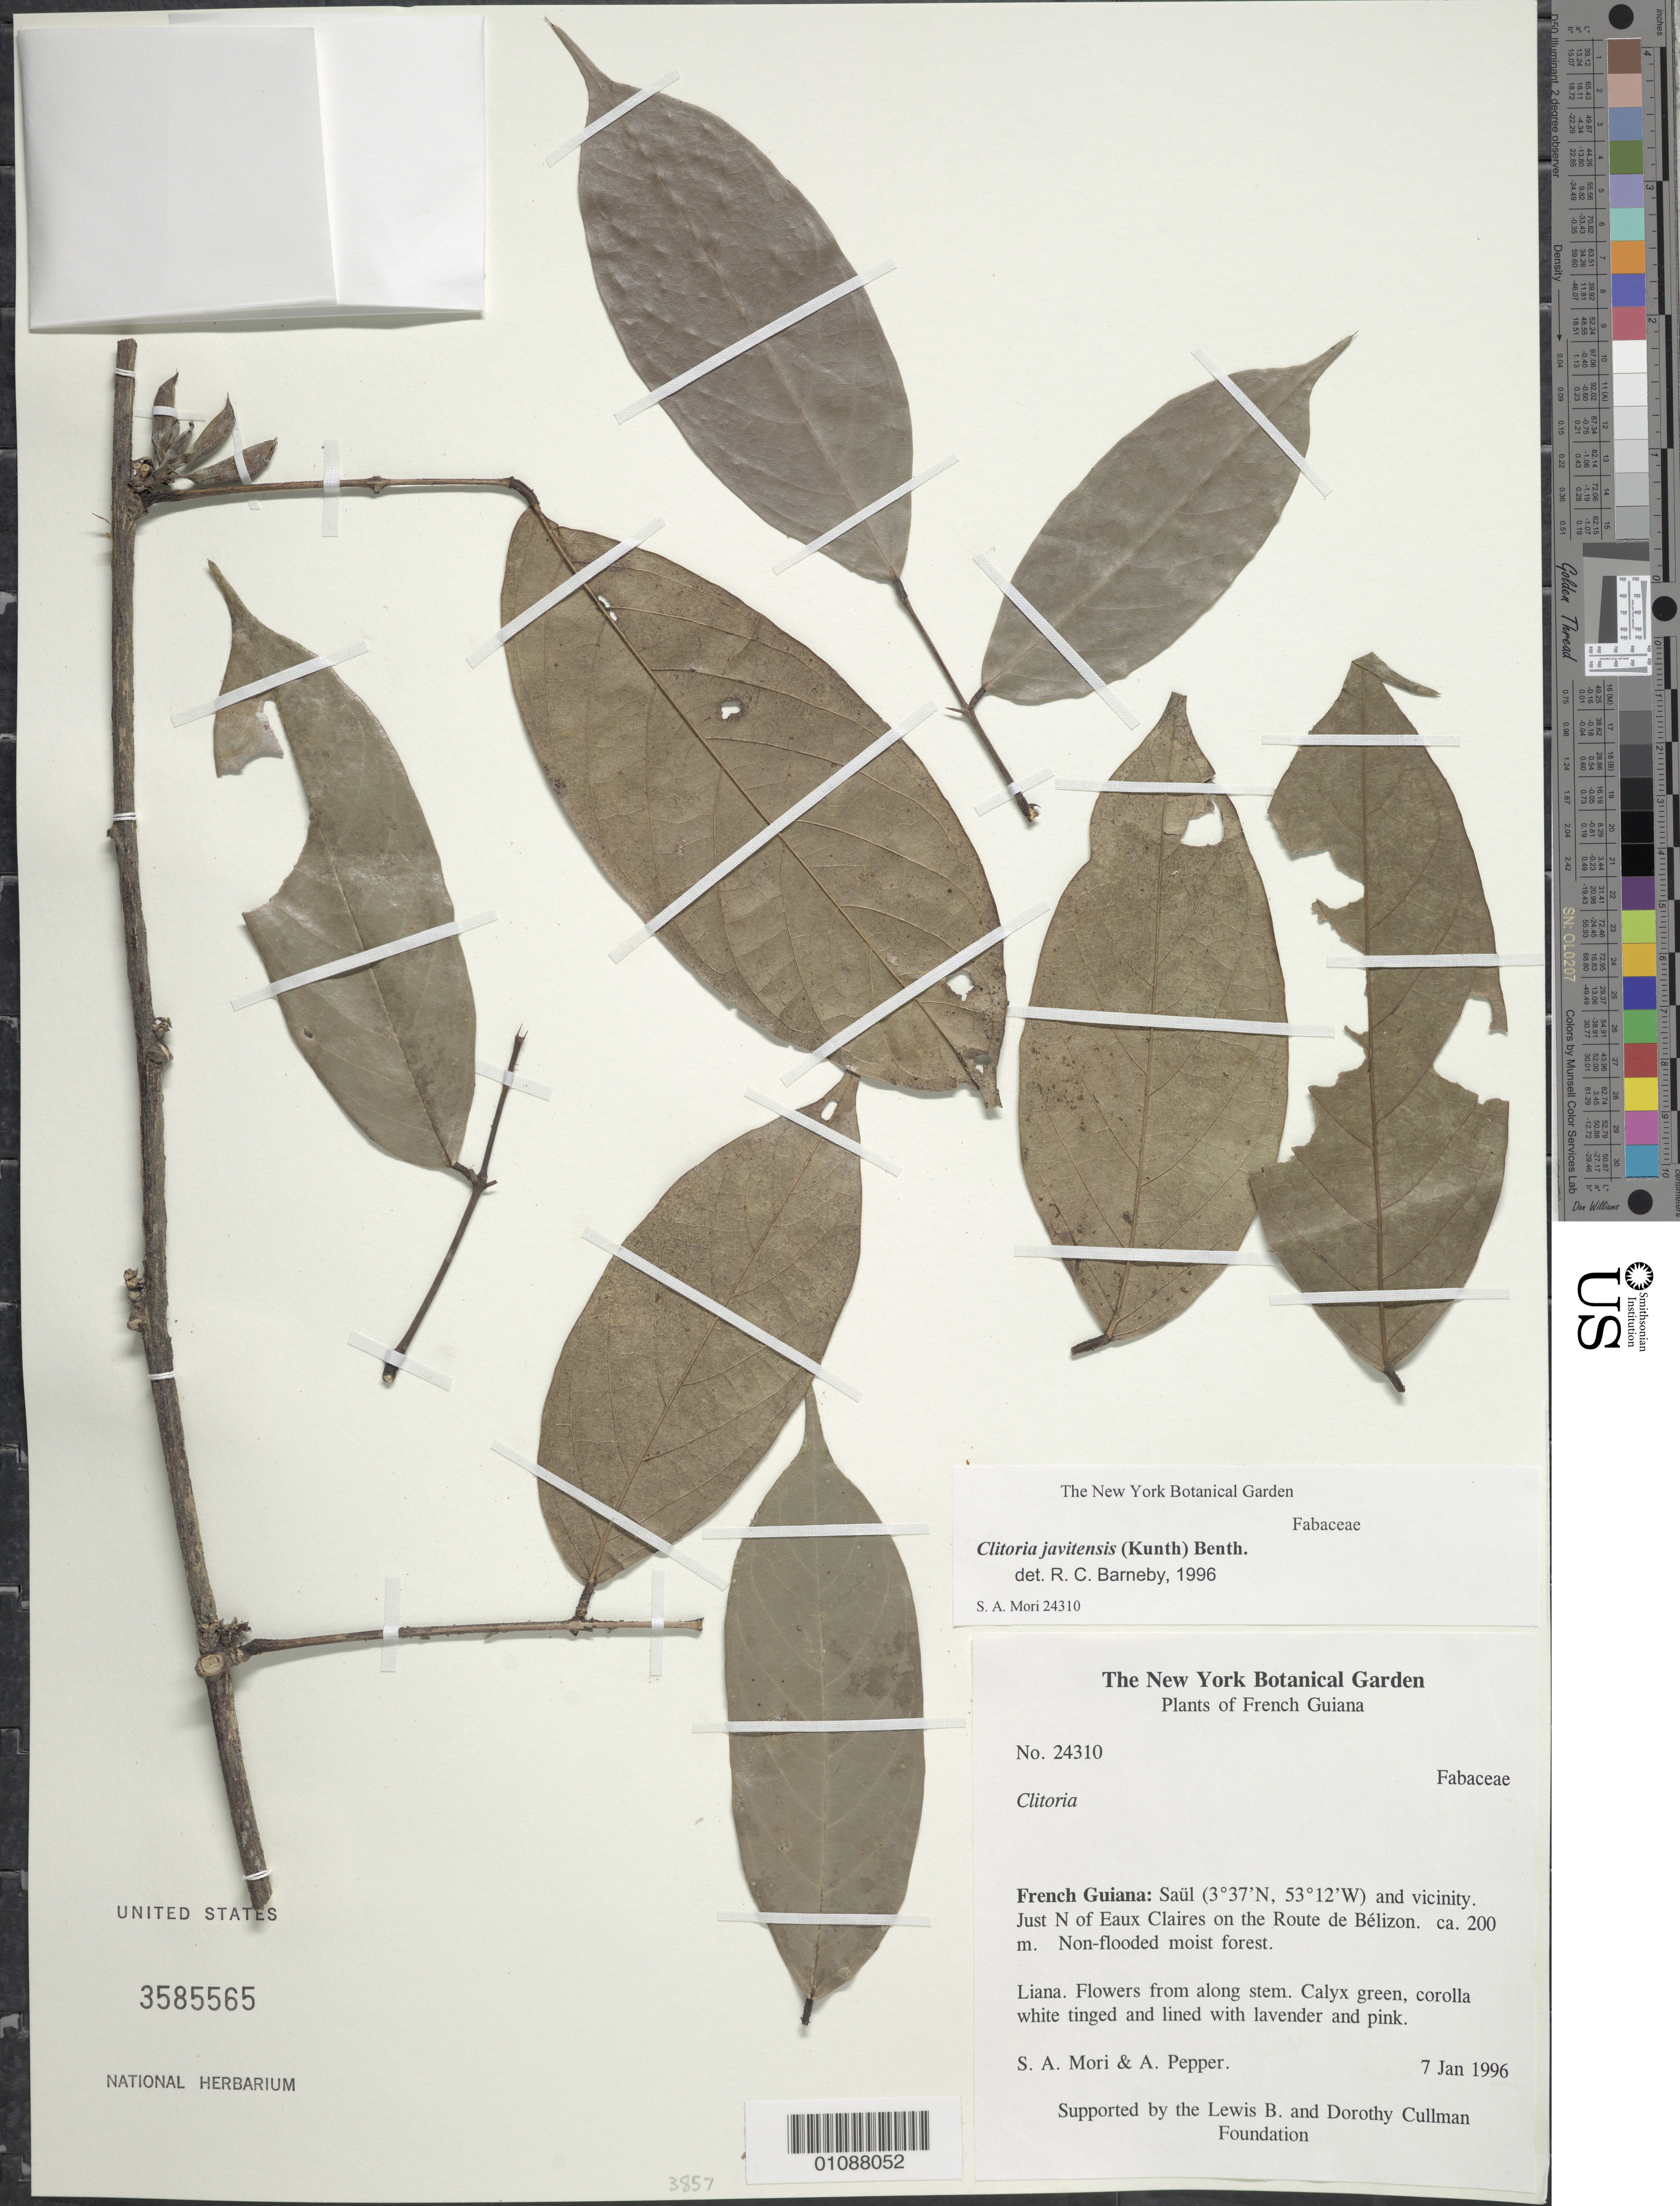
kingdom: Plantae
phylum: Tracheophyta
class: Magnoliopsida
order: Fabales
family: Fabaceae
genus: Clitoria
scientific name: Clitoria javitensis f. javitensis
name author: (Kunth) Benth.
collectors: S. Mori & A. Pepper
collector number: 24310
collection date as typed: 7-Jan-96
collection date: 1996-01-07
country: French Guiana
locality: Saül and vic., just N of Eaux Claires on the Route de Belizón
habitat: Non-flooded moist forest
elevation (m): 200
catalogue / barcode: US 3585565